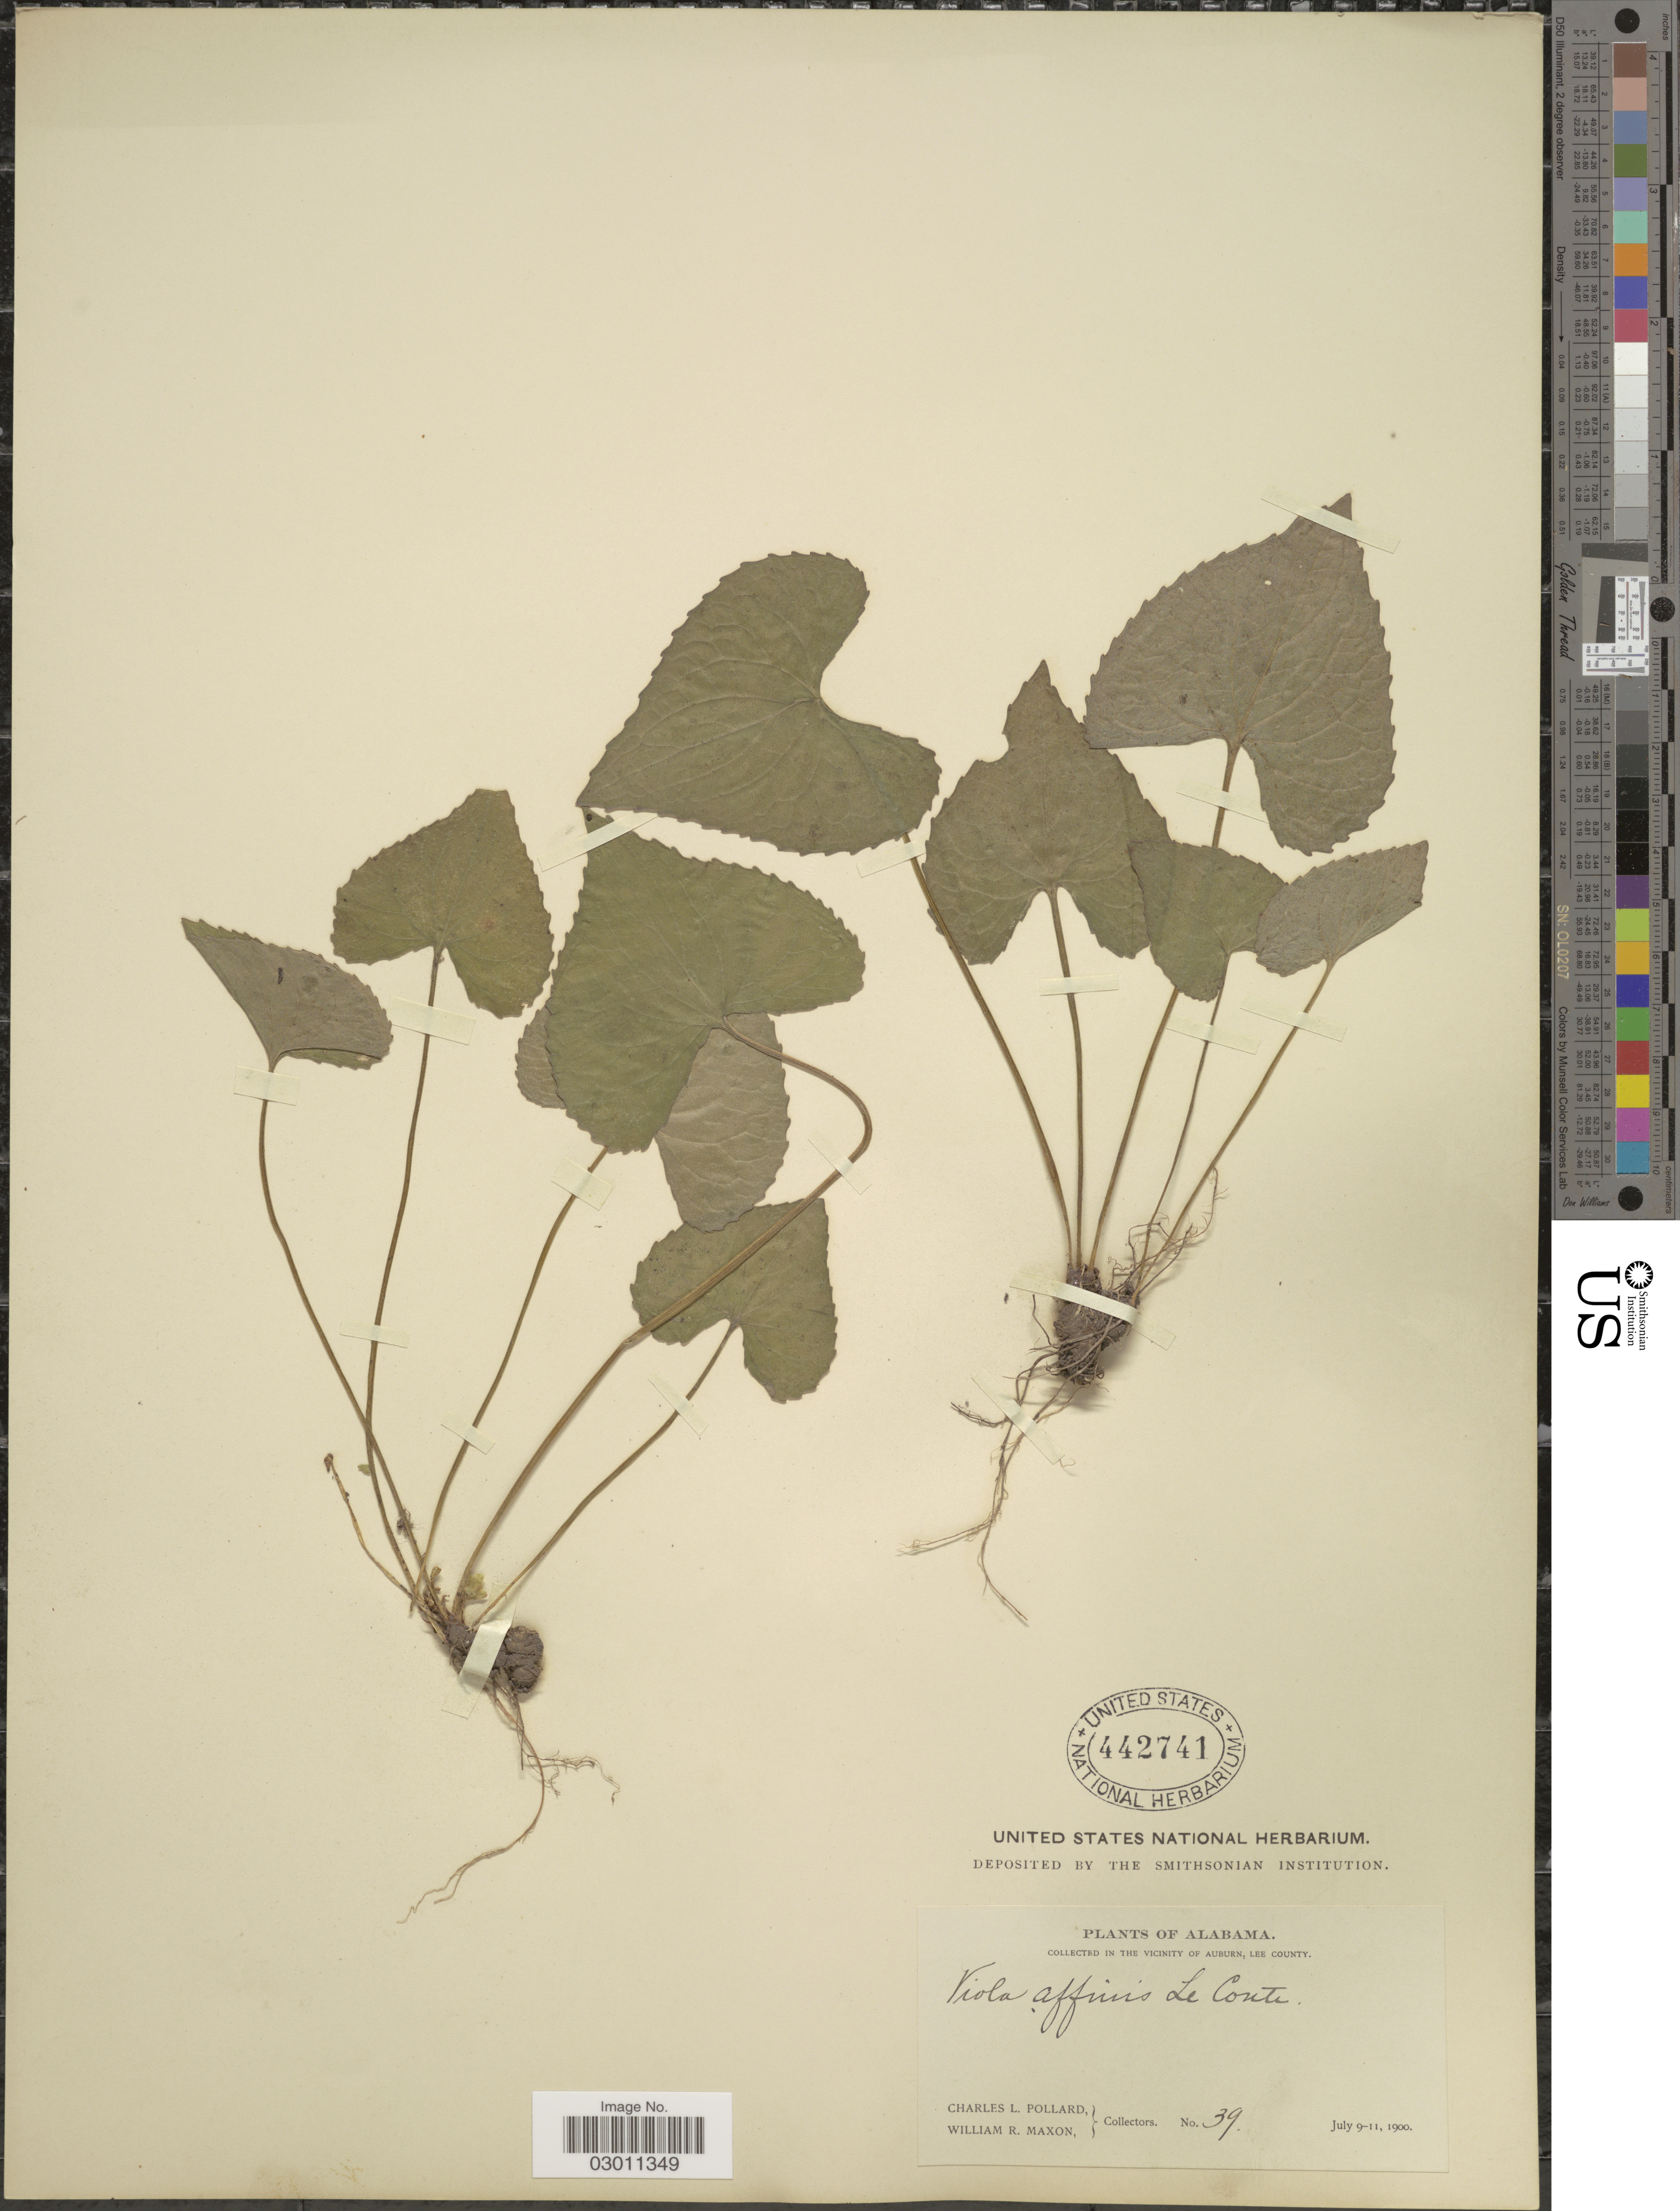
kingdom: Plantae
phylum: Tracheophyta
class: Magnoliopsida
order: Malpighiales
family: Violaceae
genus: Viola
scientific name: Viola affinis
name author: LeConte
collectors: C. L. Pollard & W. R. Maxon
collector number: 39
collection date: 1900-07-09/1900-07-11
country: United States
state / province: Alabama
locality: In The Vicinity of Auburn, Lee County.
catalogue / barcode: US 442741